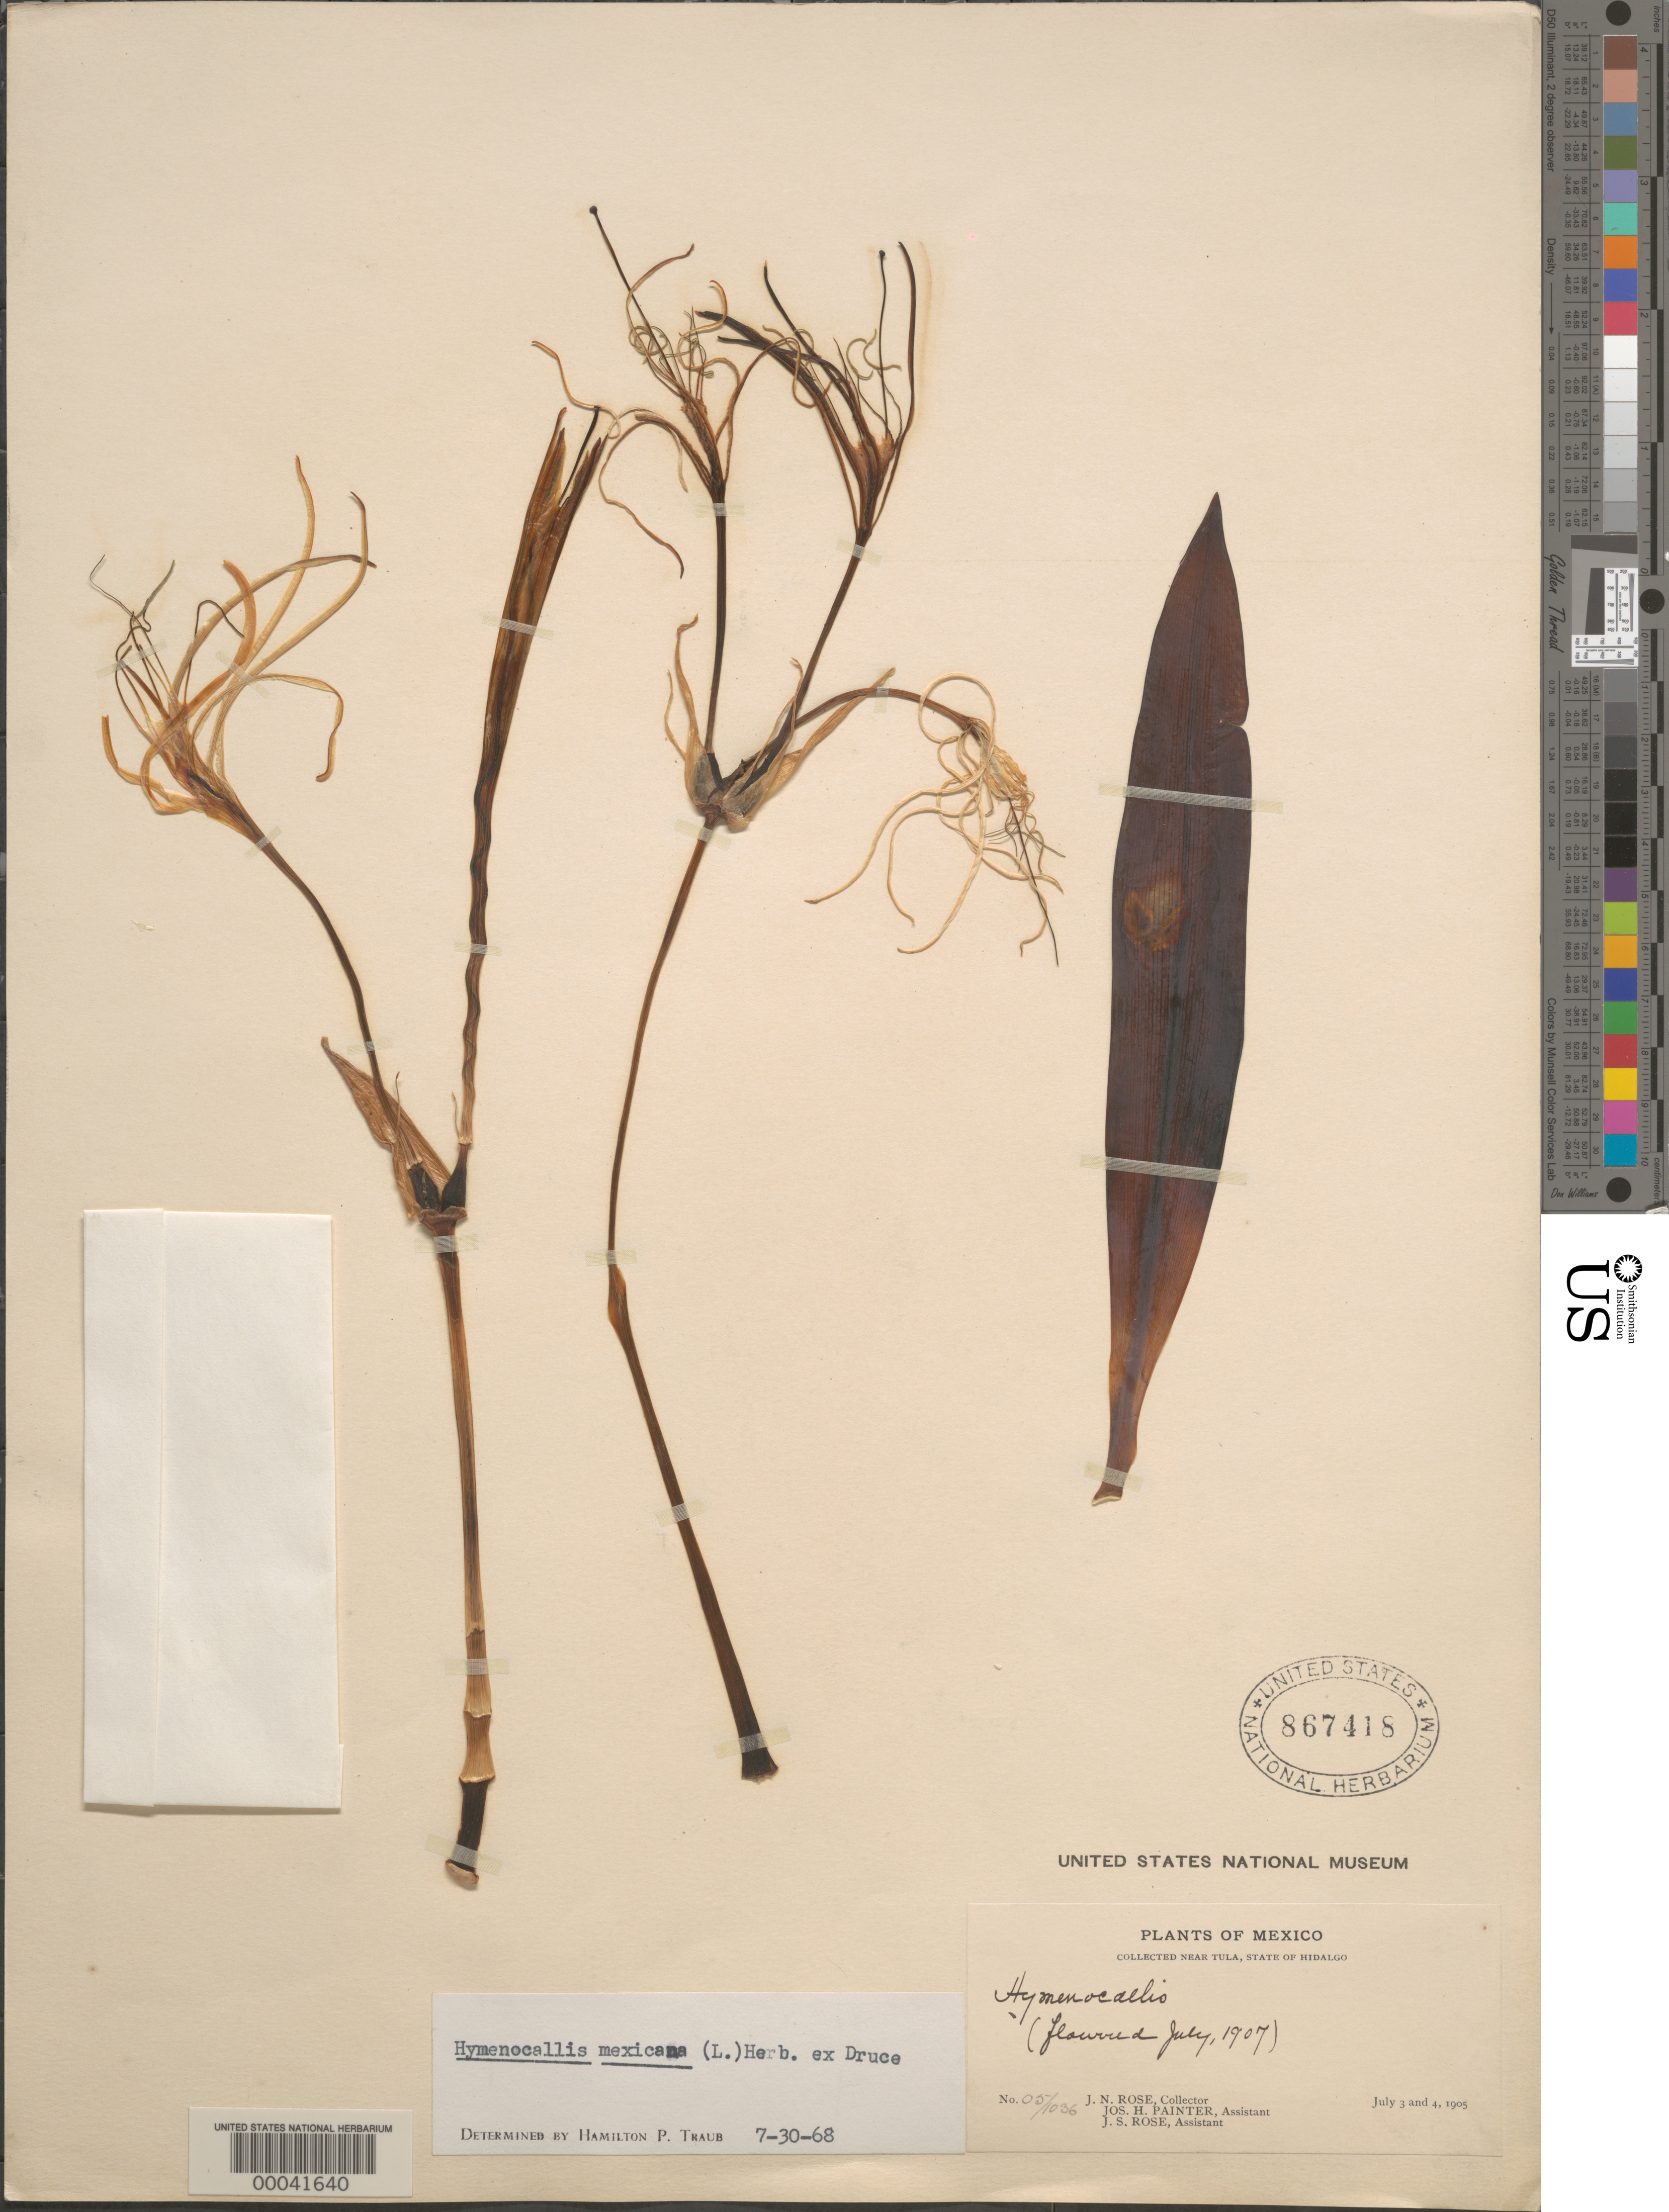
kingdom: Plantae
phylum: Tracheophyta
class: Liliopsida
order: Asparagales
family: Amaryllidaceae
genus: Hymenocallis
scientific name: Hymenocallis mexicana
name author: Herb.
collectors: J. N. Rose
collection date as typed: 03 Jul 1905 to 04 Jul 1905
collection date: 1905-07-03/1905-07-04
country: Mexico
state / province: Hidalgo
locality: Near Tula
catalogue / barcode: US 867418